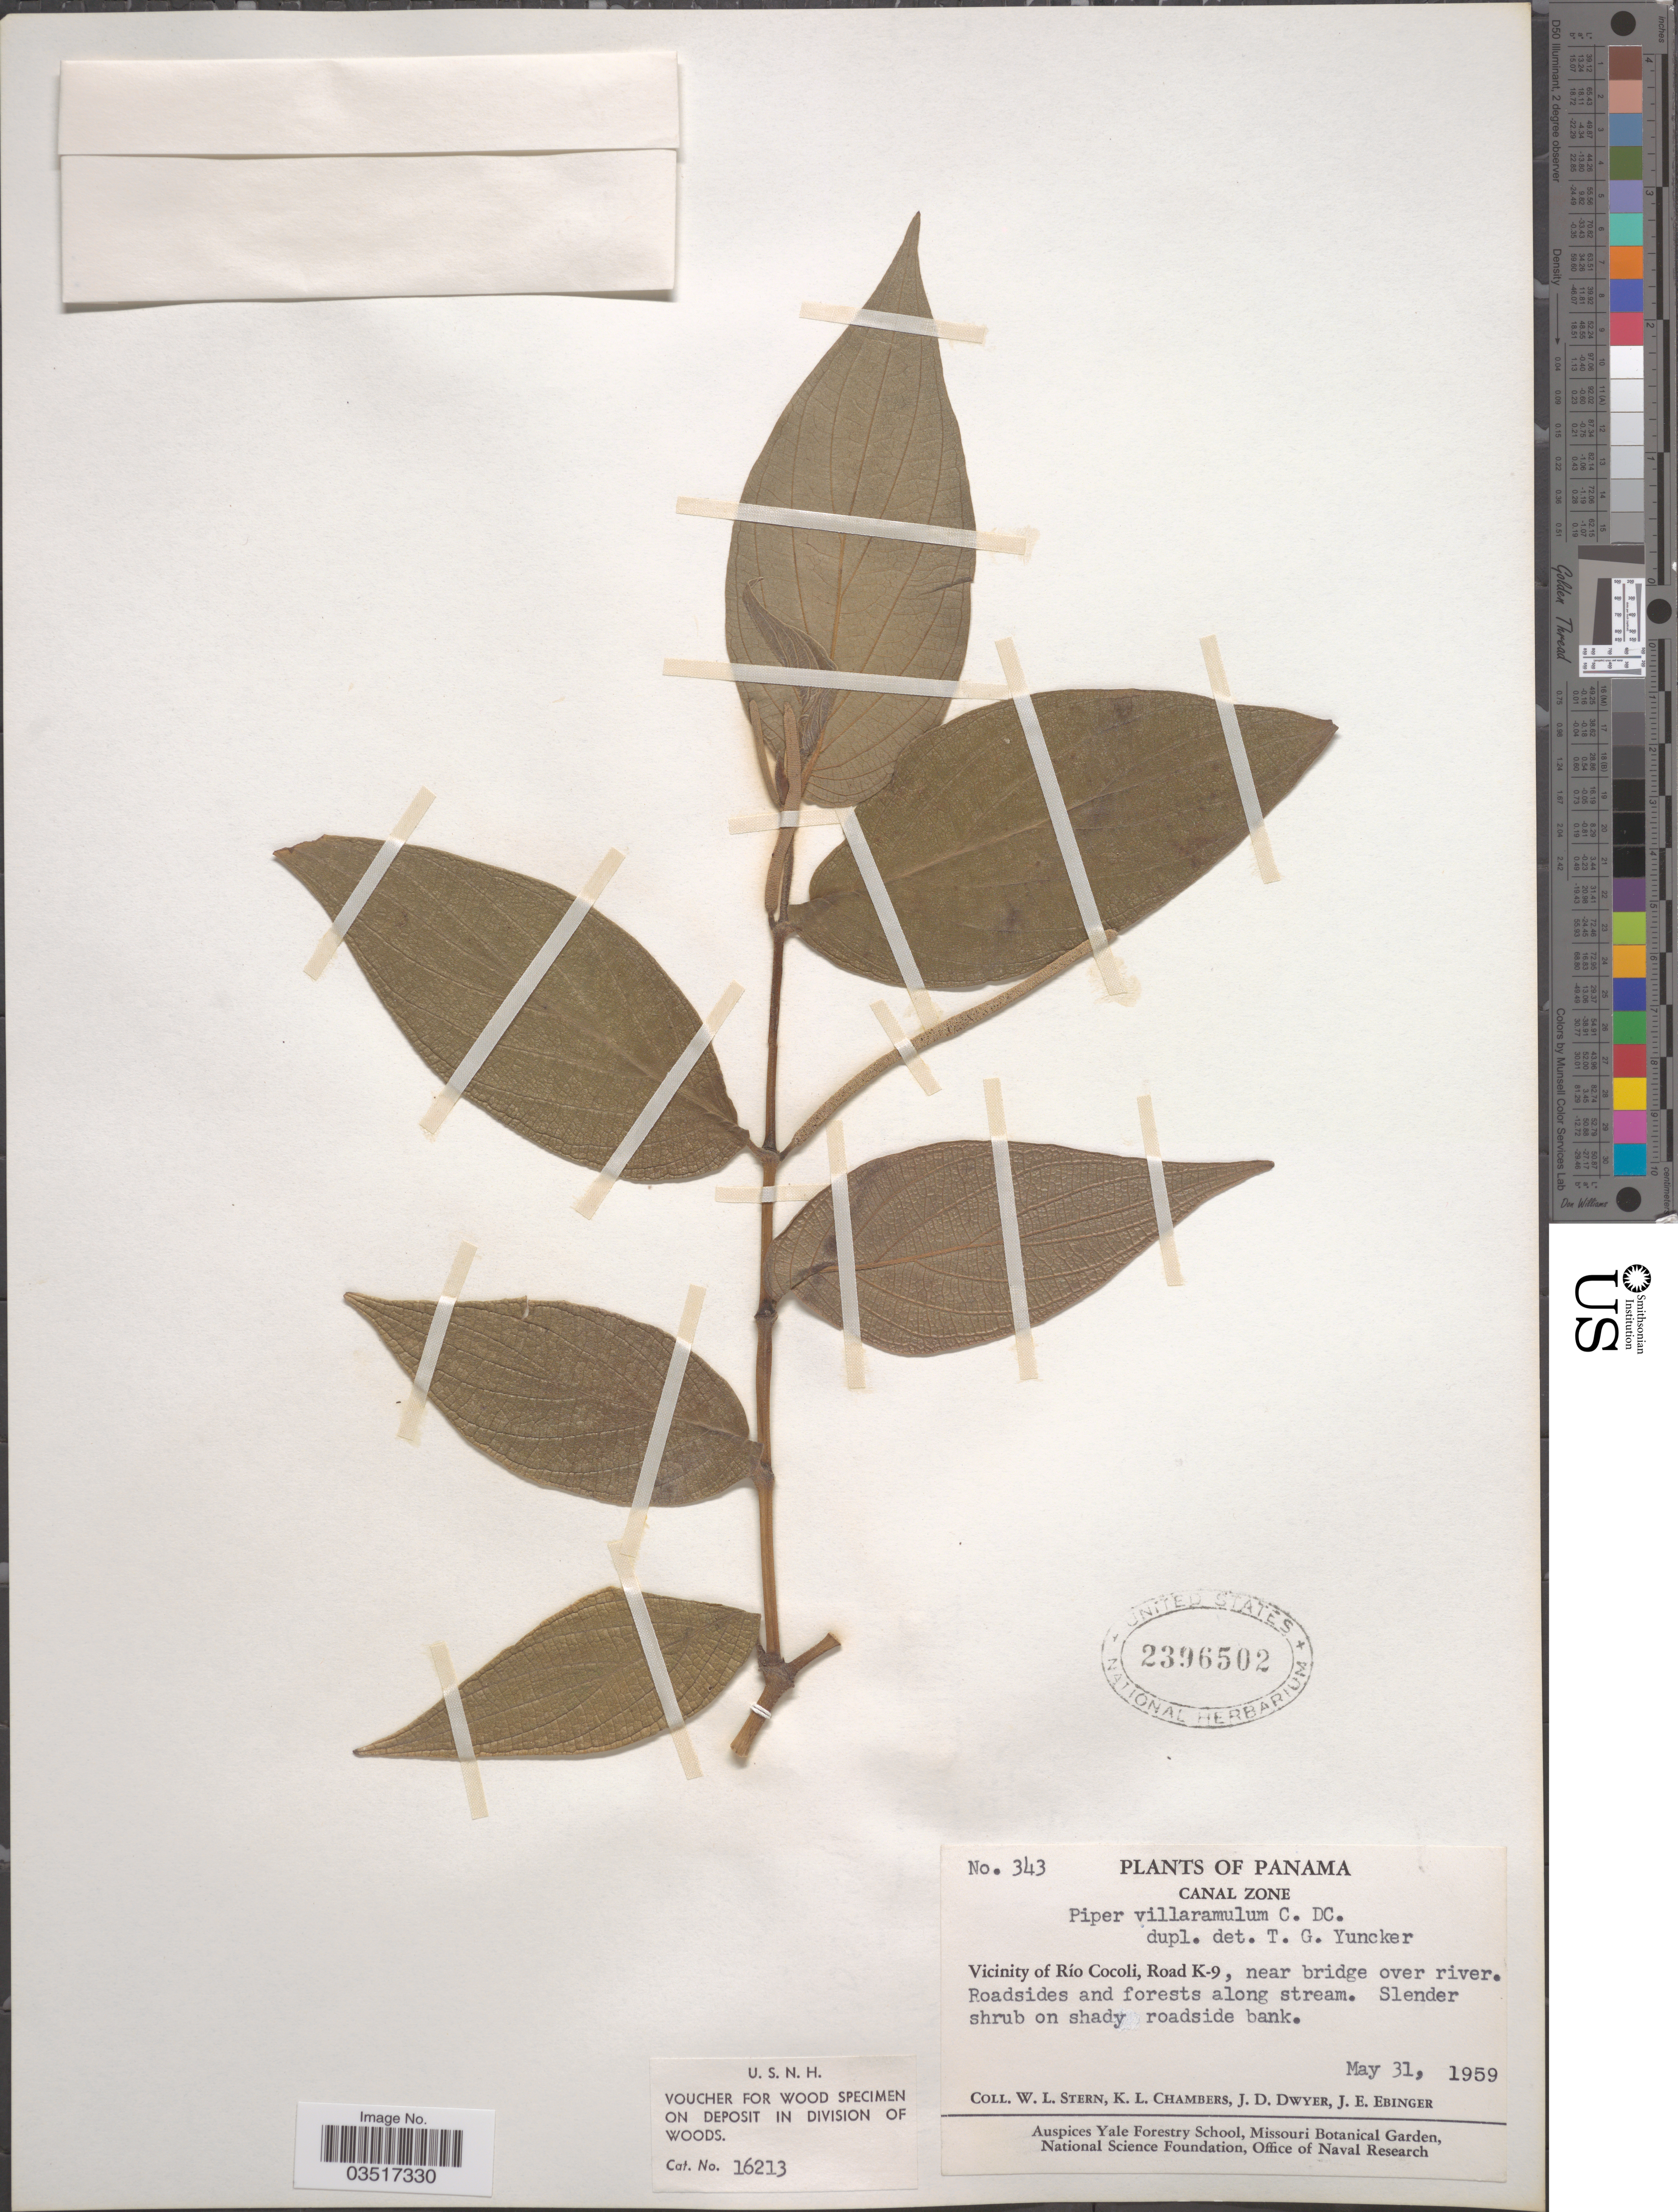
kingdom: Plantae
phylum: Tracheophyta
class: Magnoliopsida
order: Piperales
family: Piperaceae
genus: Piper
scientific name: Piper villiramulum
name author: C. DC.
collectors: W. L. Stern, K. Chambers, J. D. Dwyer & J. Ebinger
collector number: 343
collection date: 1959-05-31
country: Panama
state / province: Colón / Panamá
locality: Canal Zone. Vicinity of Río Cocoli, Road K-9, near bridge over river.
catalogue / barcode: US 2396502